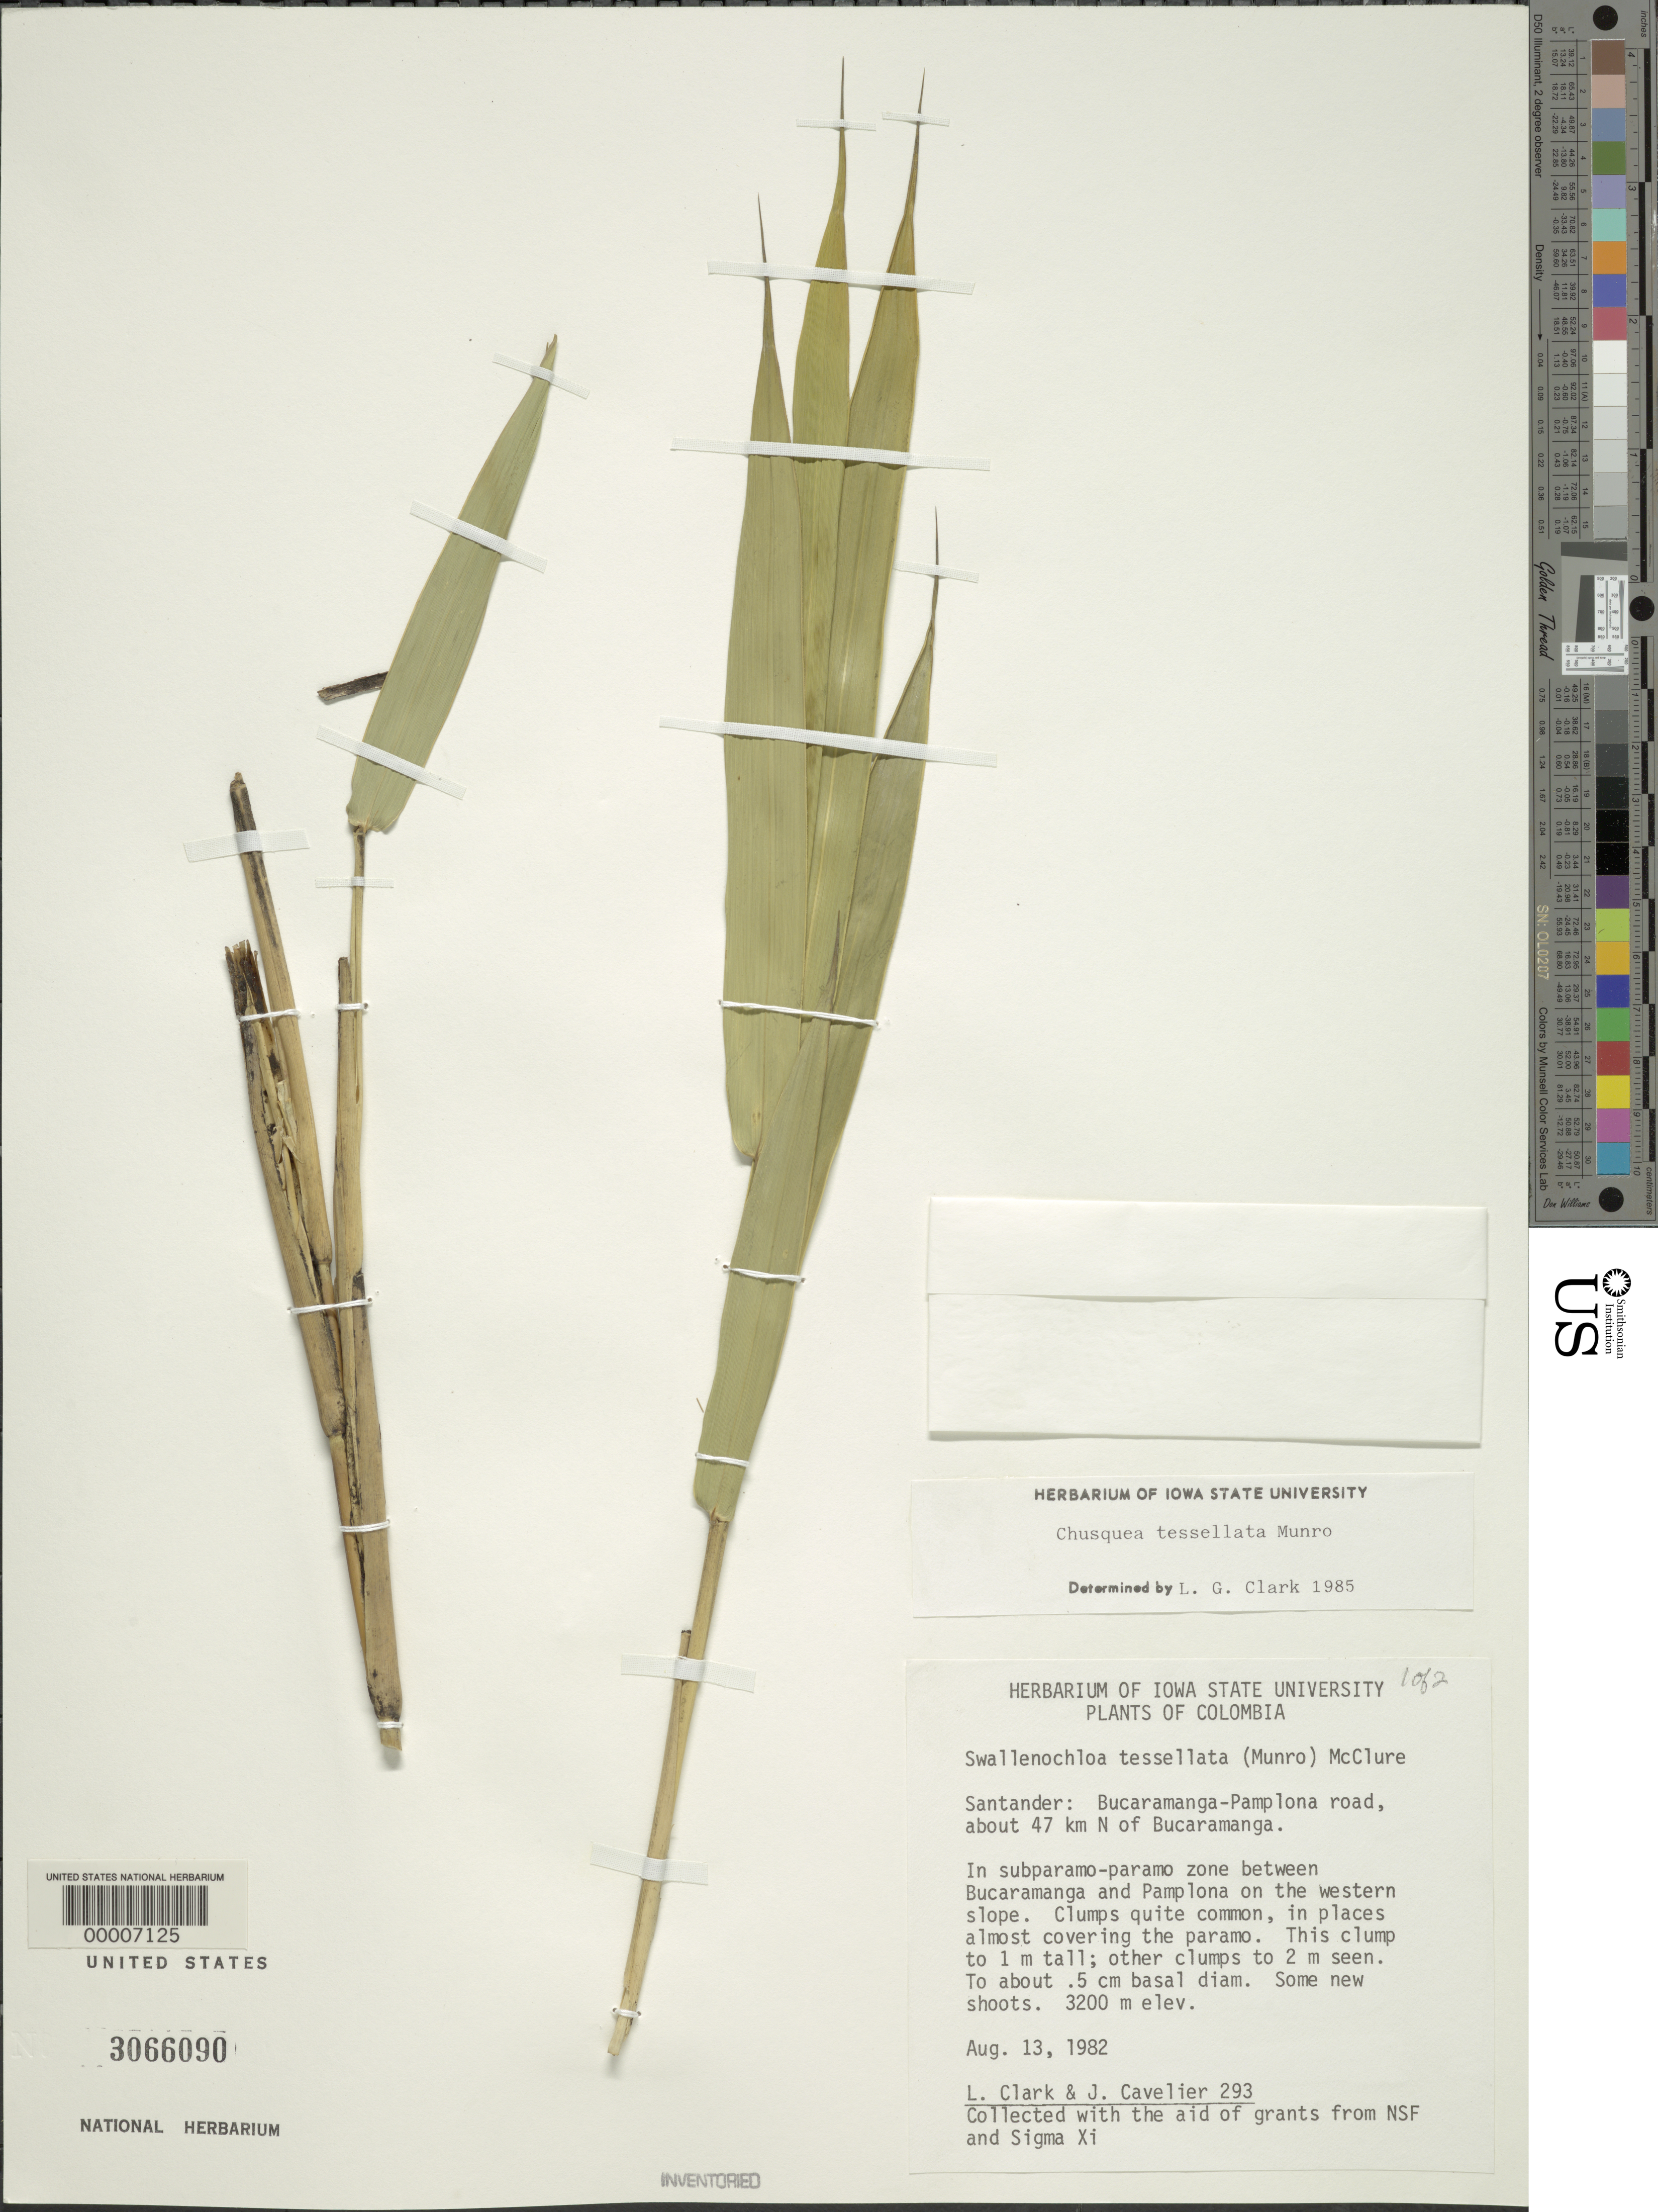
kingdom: Plantae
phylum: Tracheophyta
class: Liliopsida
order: Poales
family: Poaceae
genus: Chusquea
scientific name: Chusquea tessellata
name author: Munro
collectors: L. G. Clark & J. Cavelier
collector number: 293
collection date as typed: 13 Aug 1982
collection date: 1982-08-13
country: Colombia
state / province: Santander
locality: Bucaramanga-Pamplona road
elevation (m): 3200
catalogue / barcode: US 3066090